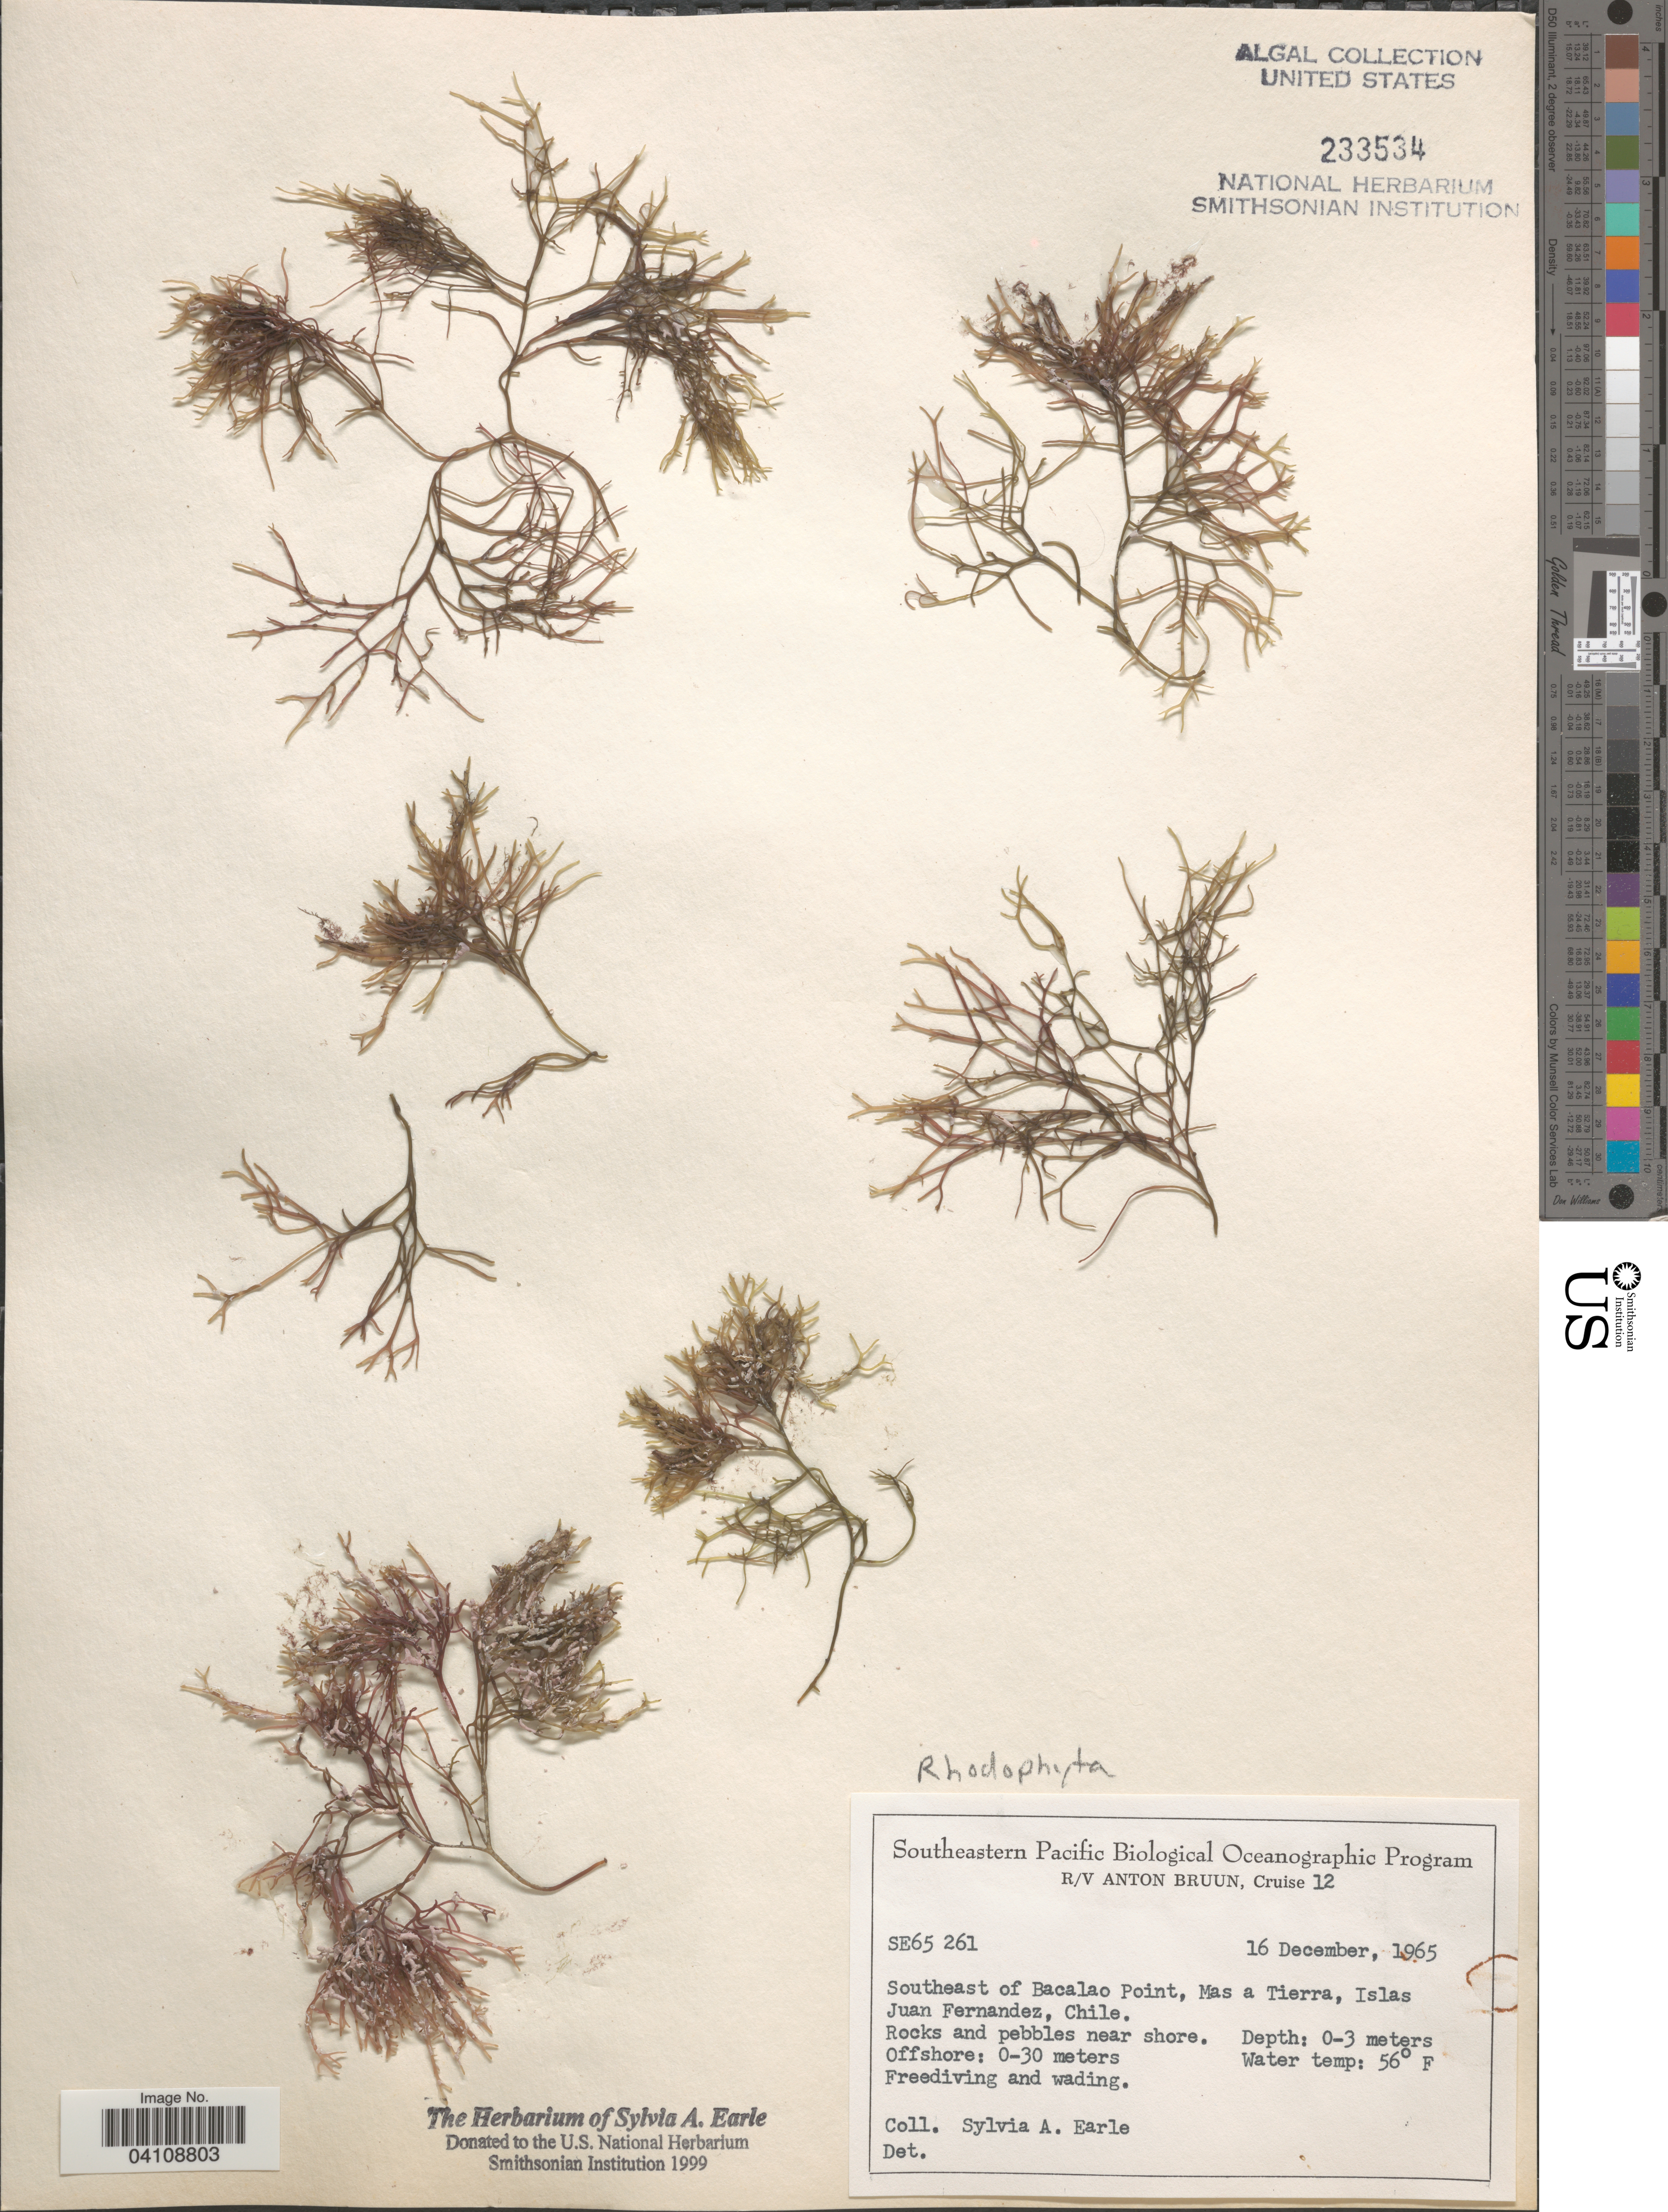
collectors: S. A. Earle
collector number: SE65261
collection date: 1965-12-16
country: Chile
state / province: Valparaíso (V)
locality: Southeast of Bacalao Point, Mas a Tierra, Islas Juan Fernandez.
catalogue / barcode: US 233534